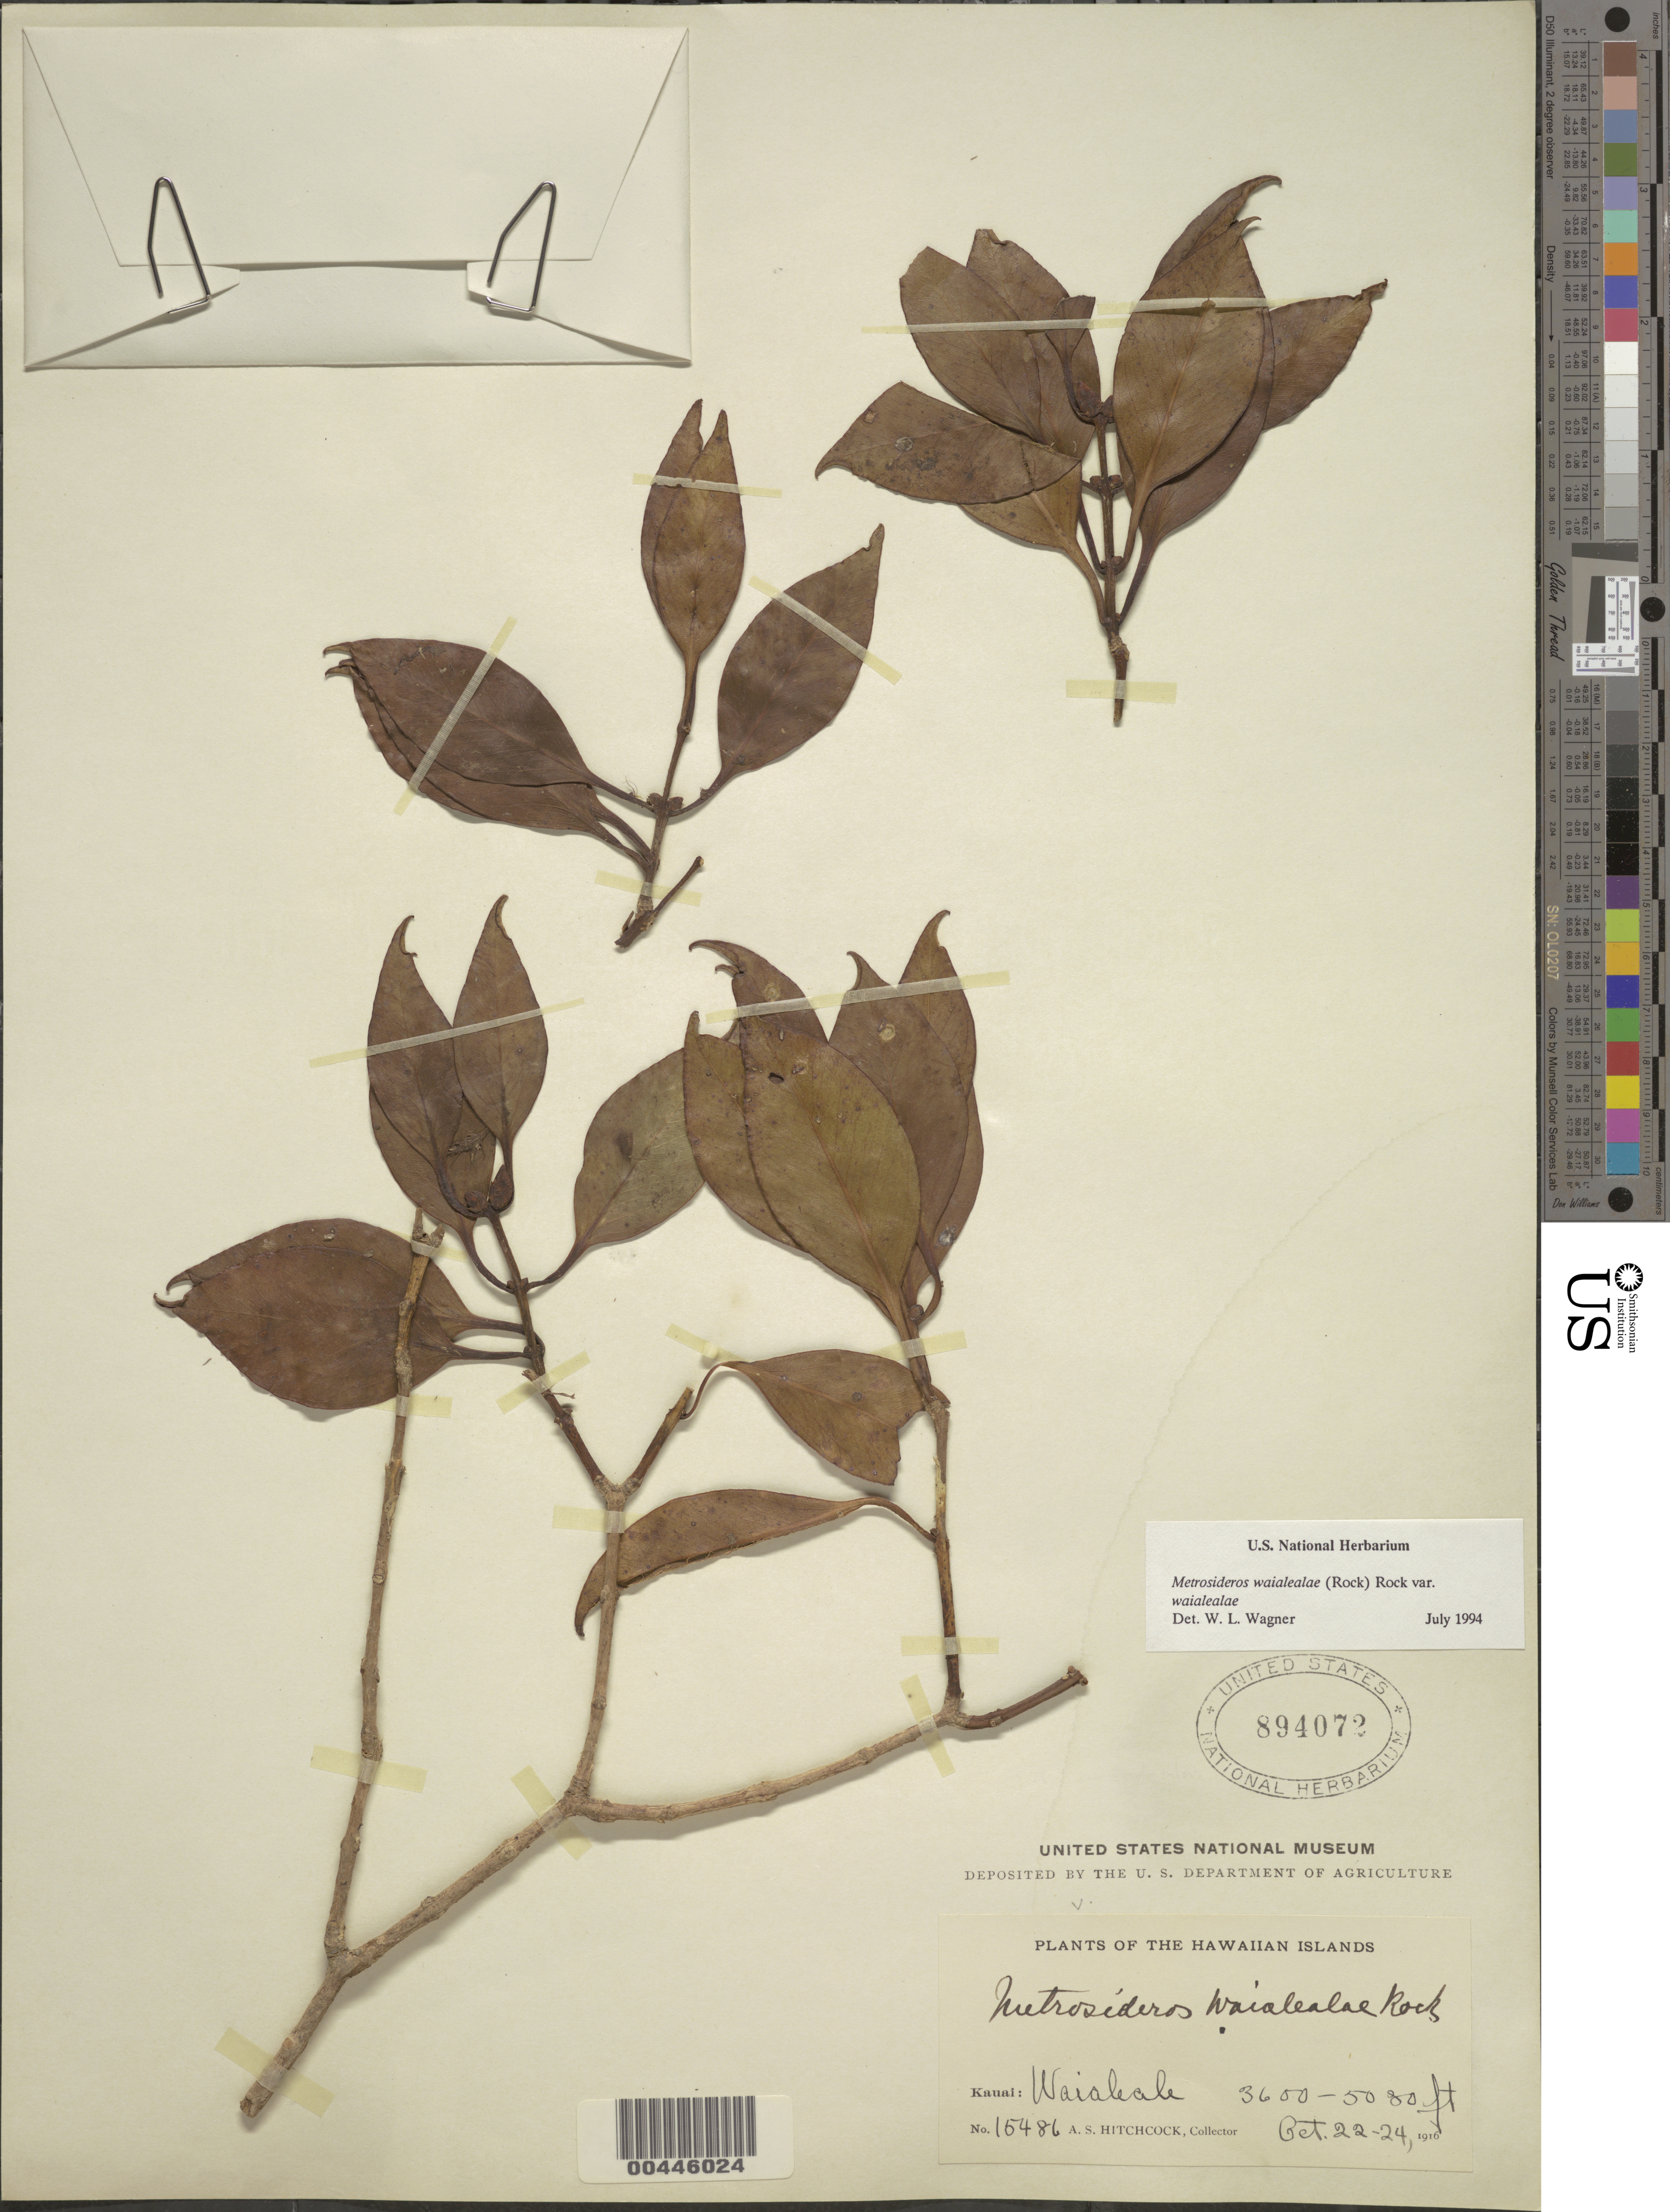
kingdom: Plantae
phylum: Tracheophyta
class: Magnoliopsida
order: Myrtales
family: Myrtaceae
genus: Metrosideros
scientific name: Metrosideros waialealae var. waialealae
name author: (Rock) Rock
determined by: Wagner, W. L., (BOT), Smithsonian Institution - National Museum of Natural History (UNITED STATES)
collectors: A. S. Hitchcock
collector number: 15486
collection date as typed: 22 Oct 1916 to 24 Oct 1916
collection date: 1916-10-22/1916-10-24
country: United States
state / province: Hawaii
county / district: Kauai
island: Kaua'i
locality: Waialeale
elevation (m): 1097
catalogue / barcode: US 894072